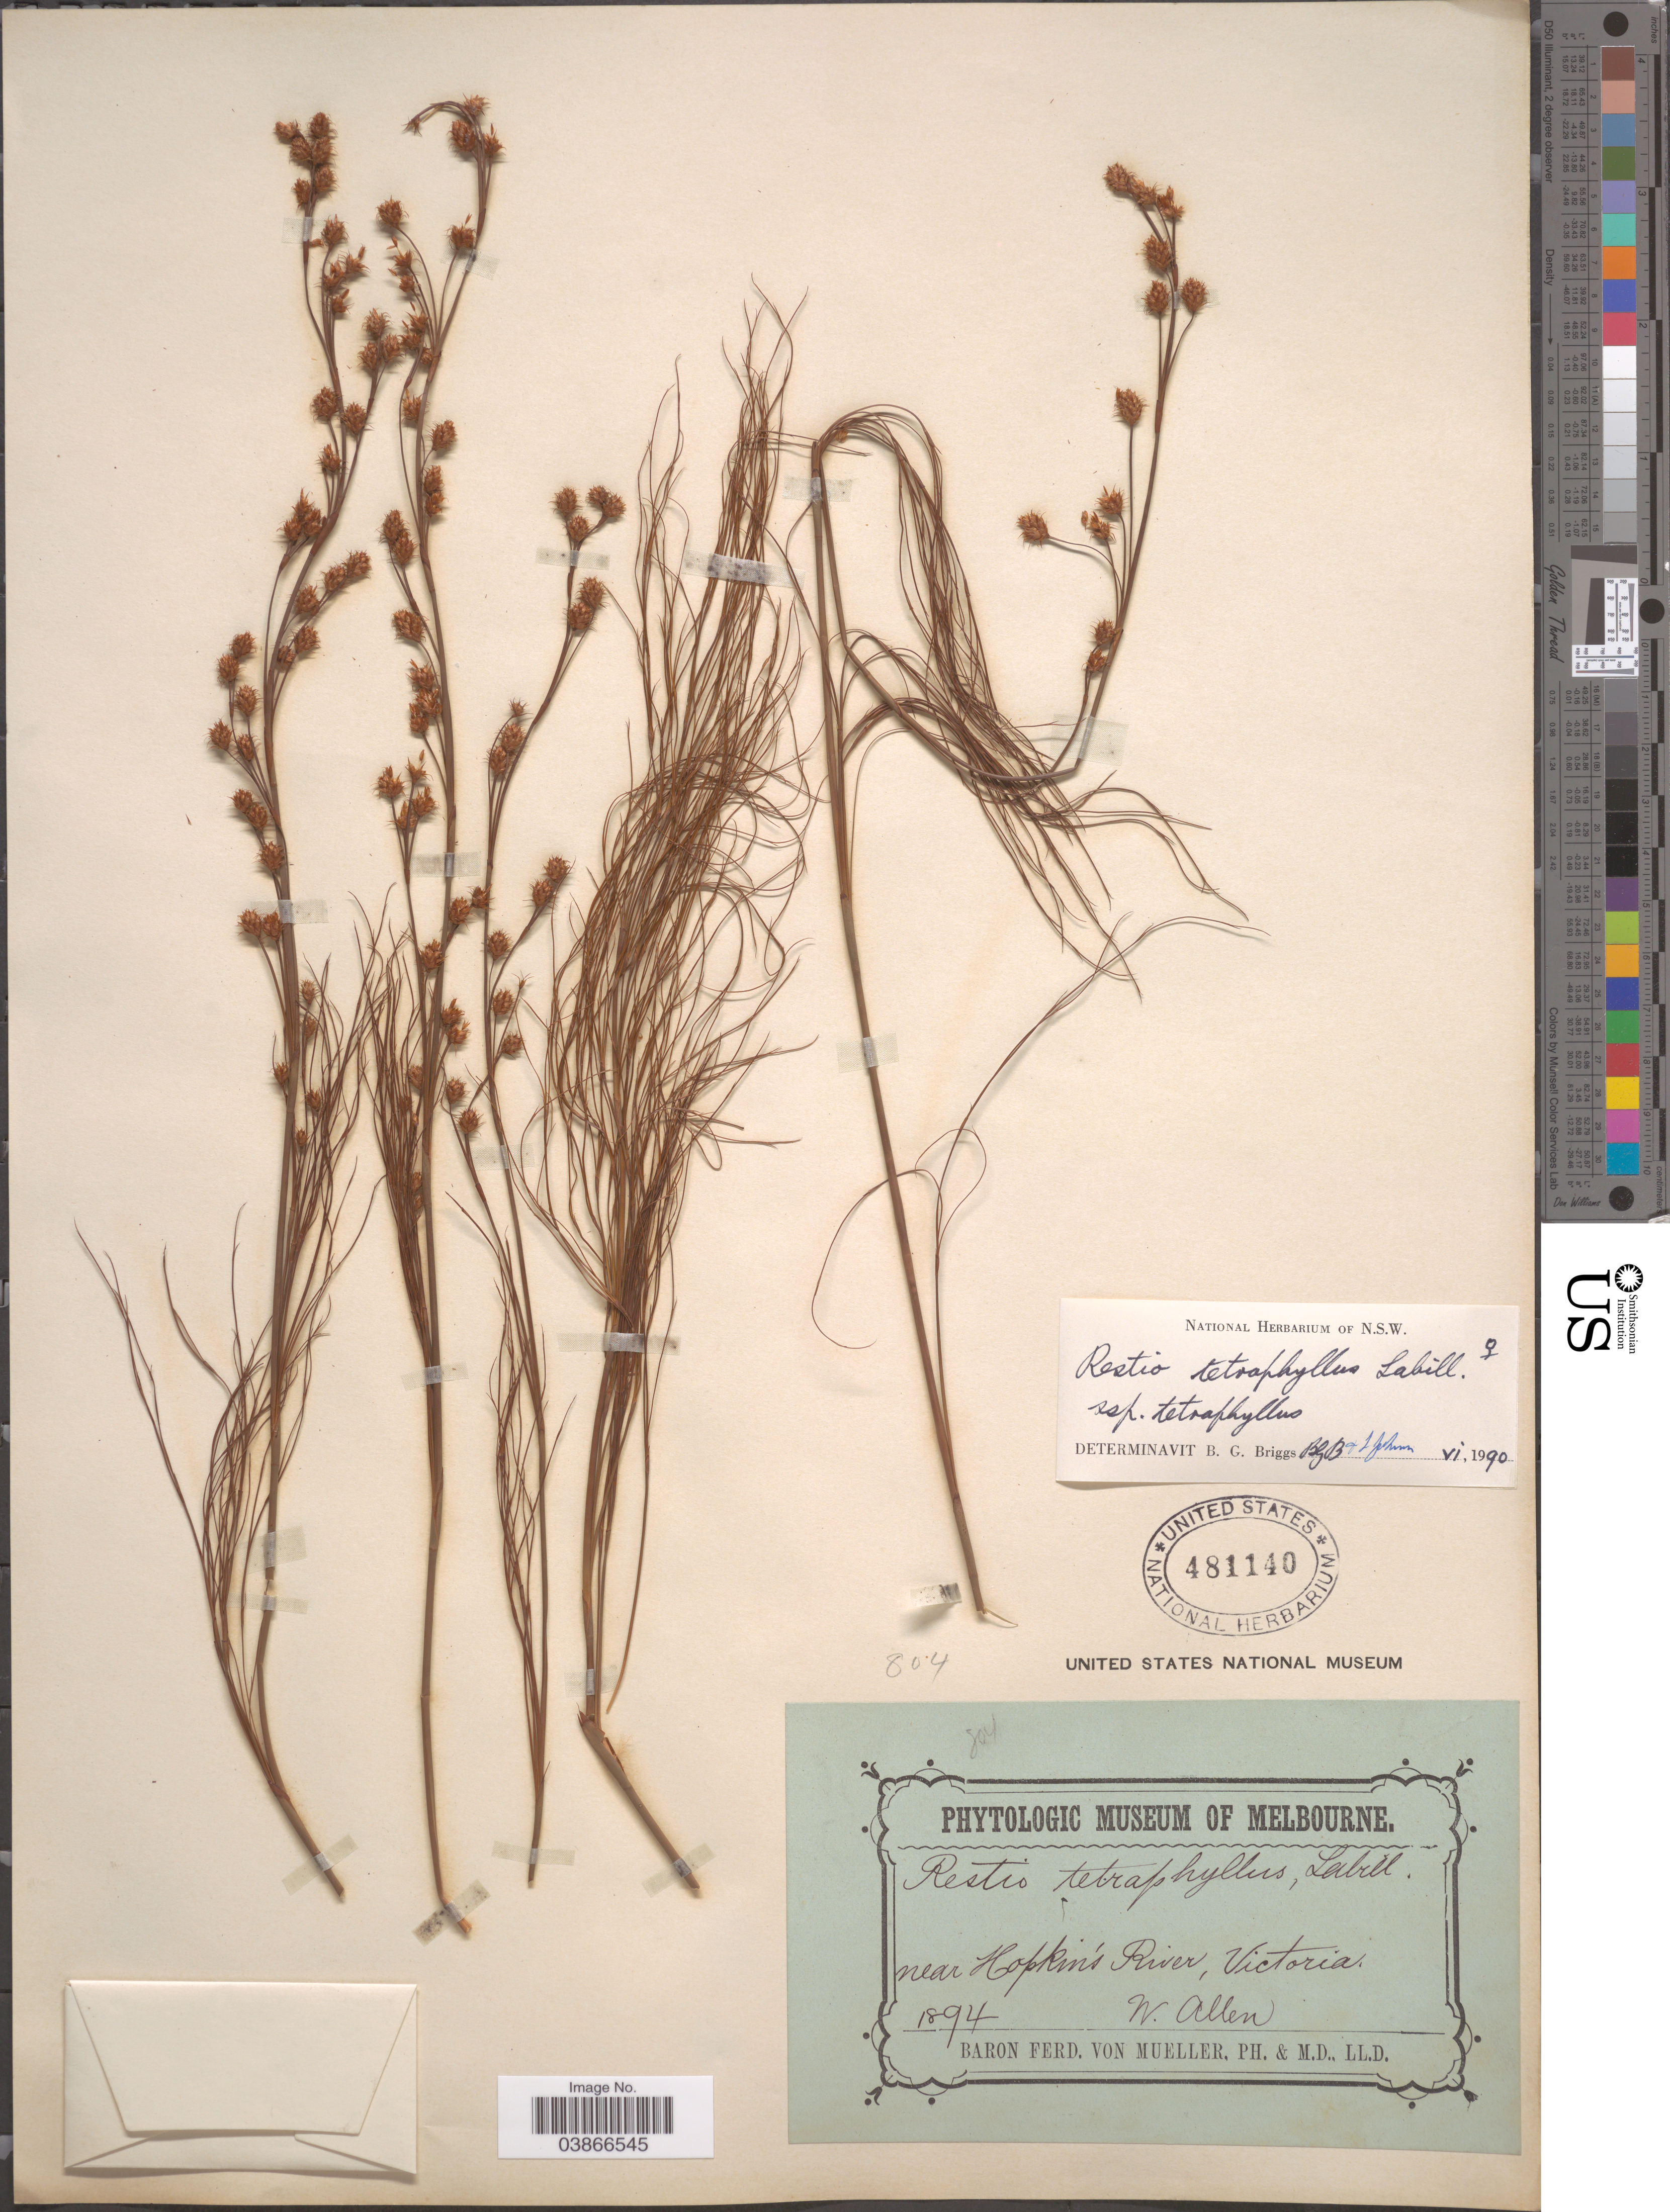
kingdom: Plantae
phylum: Tracheophyta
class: Liliopsida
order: Poales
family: Restionaceae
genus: Baloskion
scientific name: Baloskion tetraphyllum subsp. meiostachyum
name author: (L.A.S. Johnson & O.D. Evans) B.G. Briggs & L.A.S. Johnson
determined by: Strong, Mark T., (BOT), Smithsonian Institution - National Museum of Natural History (UNITED STATES)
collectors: W. Allen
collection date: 1894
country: Australia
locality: Near Hopkin's River, Victoria.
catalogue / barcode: US 481140